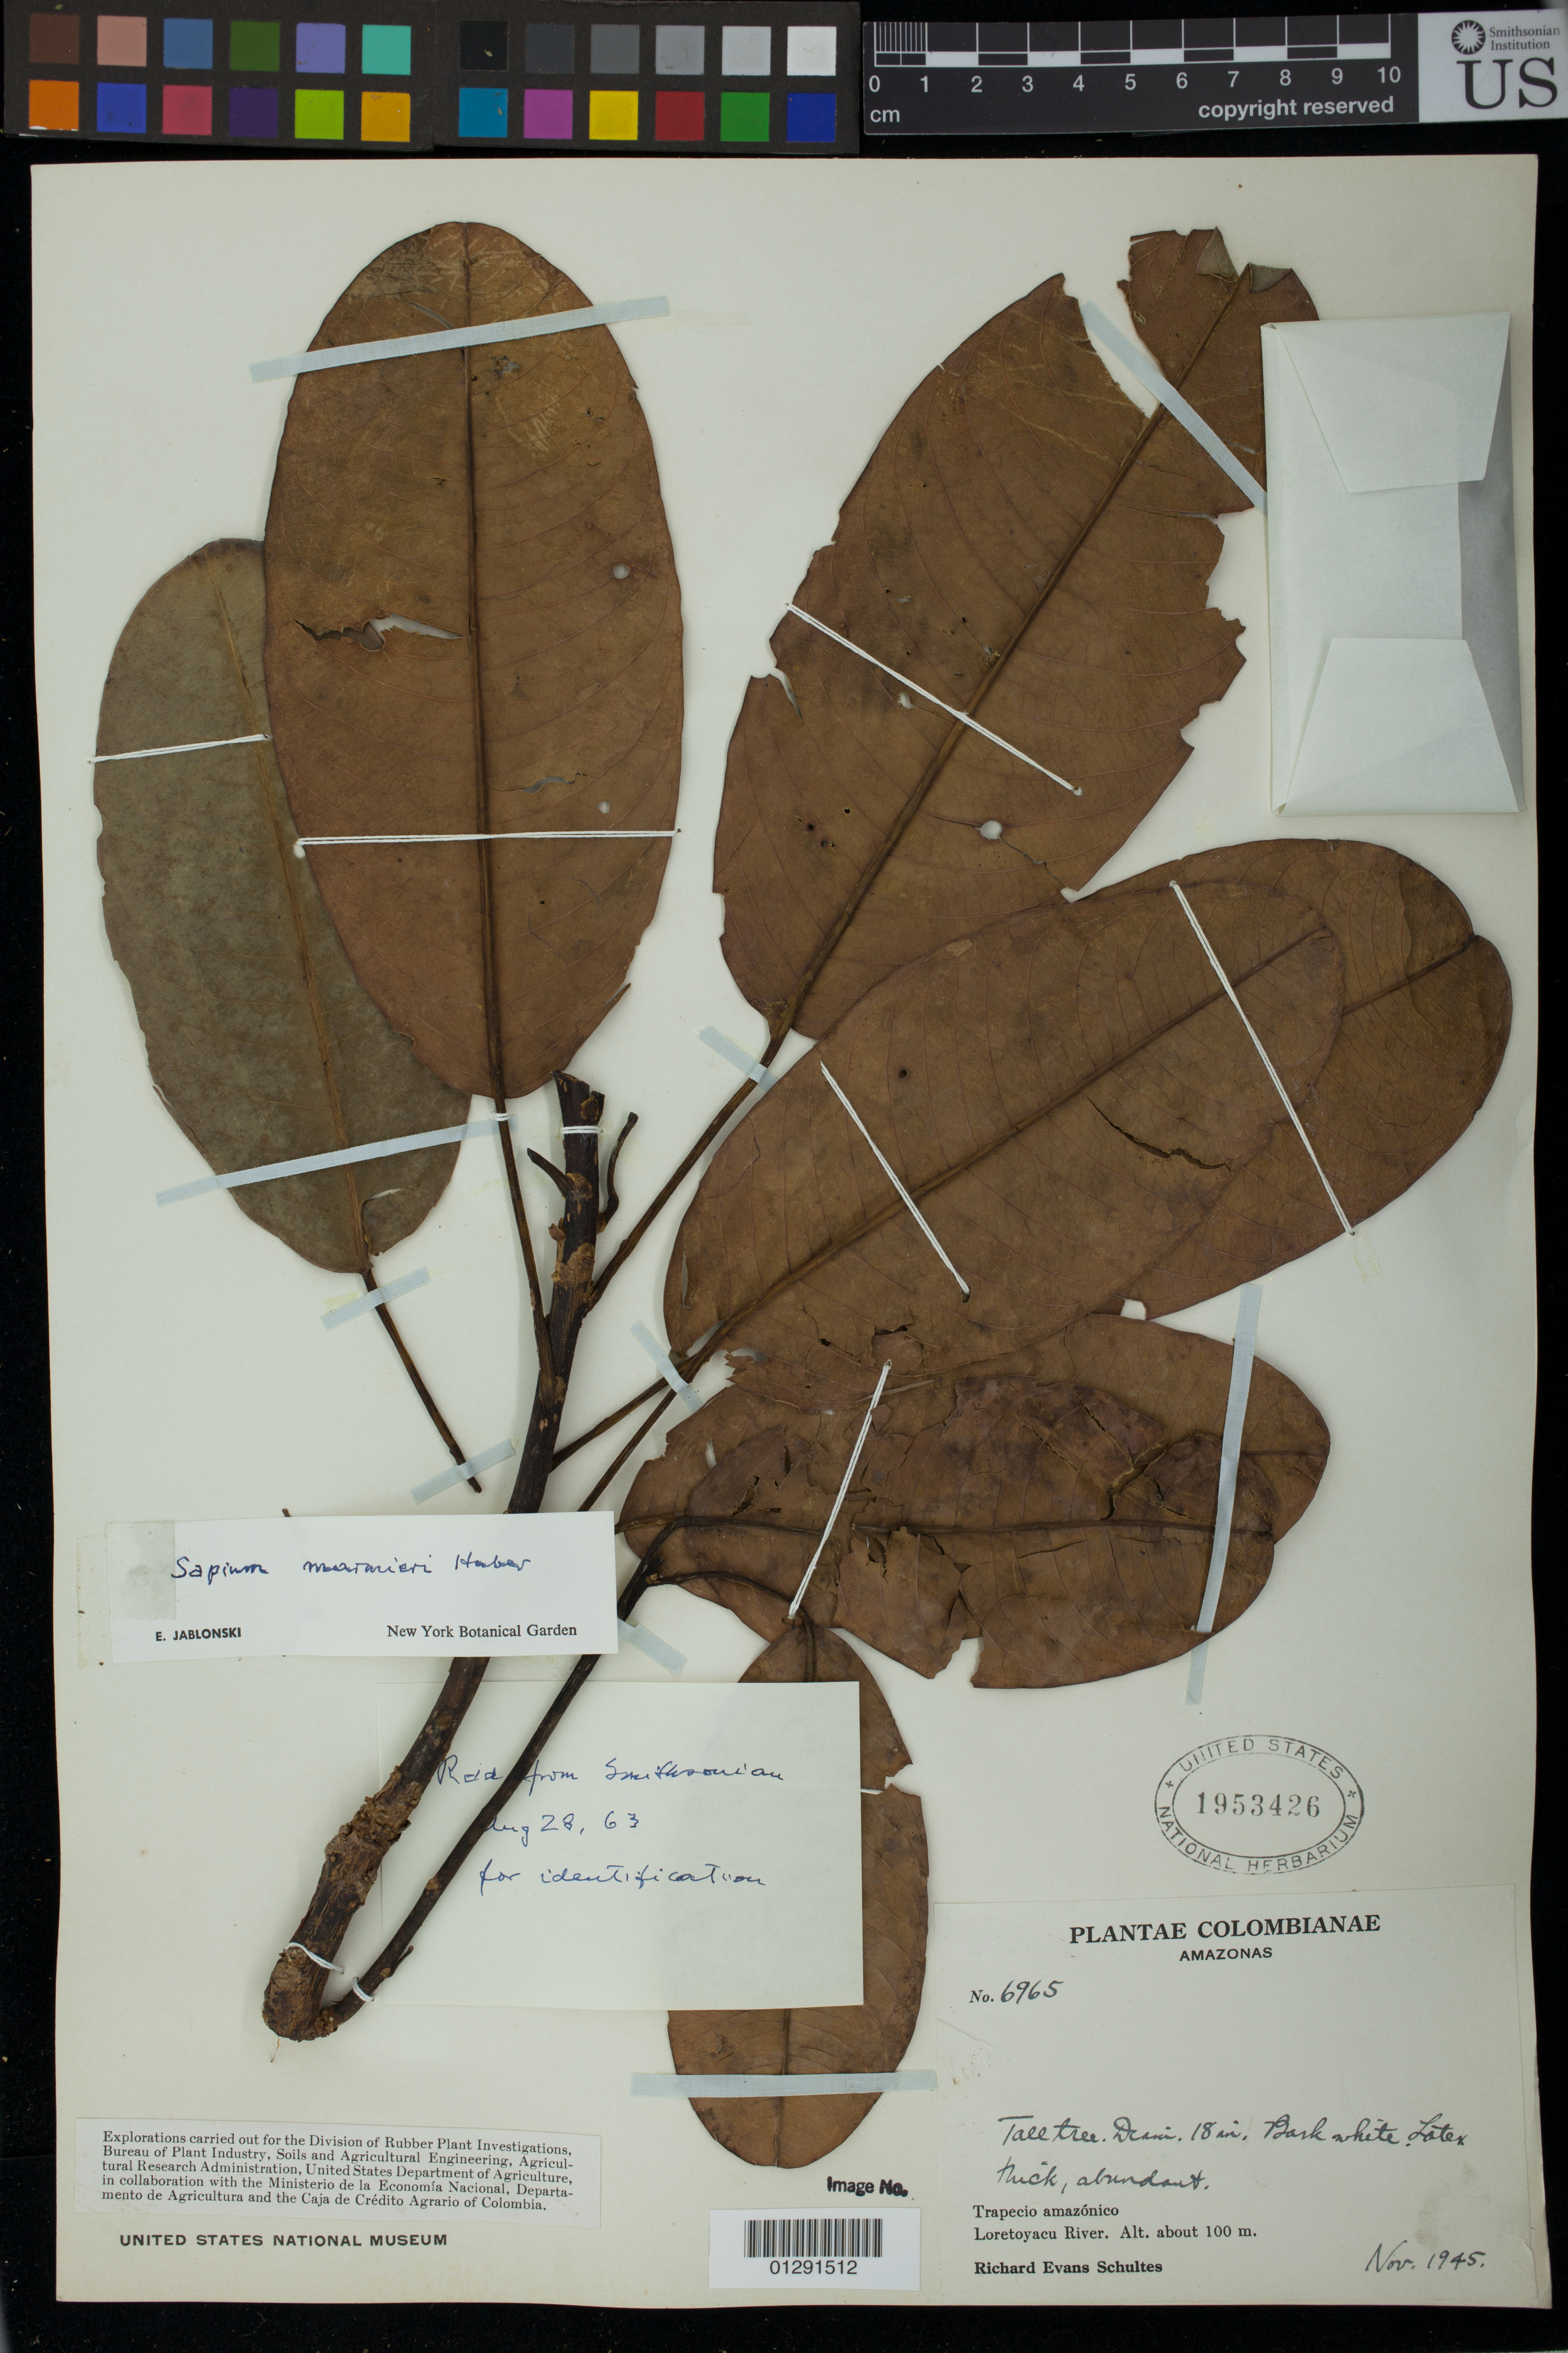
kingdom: Plantae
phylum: Tracheophyta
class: Magnoliopsida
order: Malpighiales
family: Euphorbiaceae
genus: Sapium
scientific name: Sapium marmieri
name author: Huber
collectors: R. E. Schultes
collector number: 6965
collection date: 1945-11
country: Colombia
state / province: Amazônas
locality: Tropic amazonico. Loretoyacu River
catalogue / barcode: US 1953426